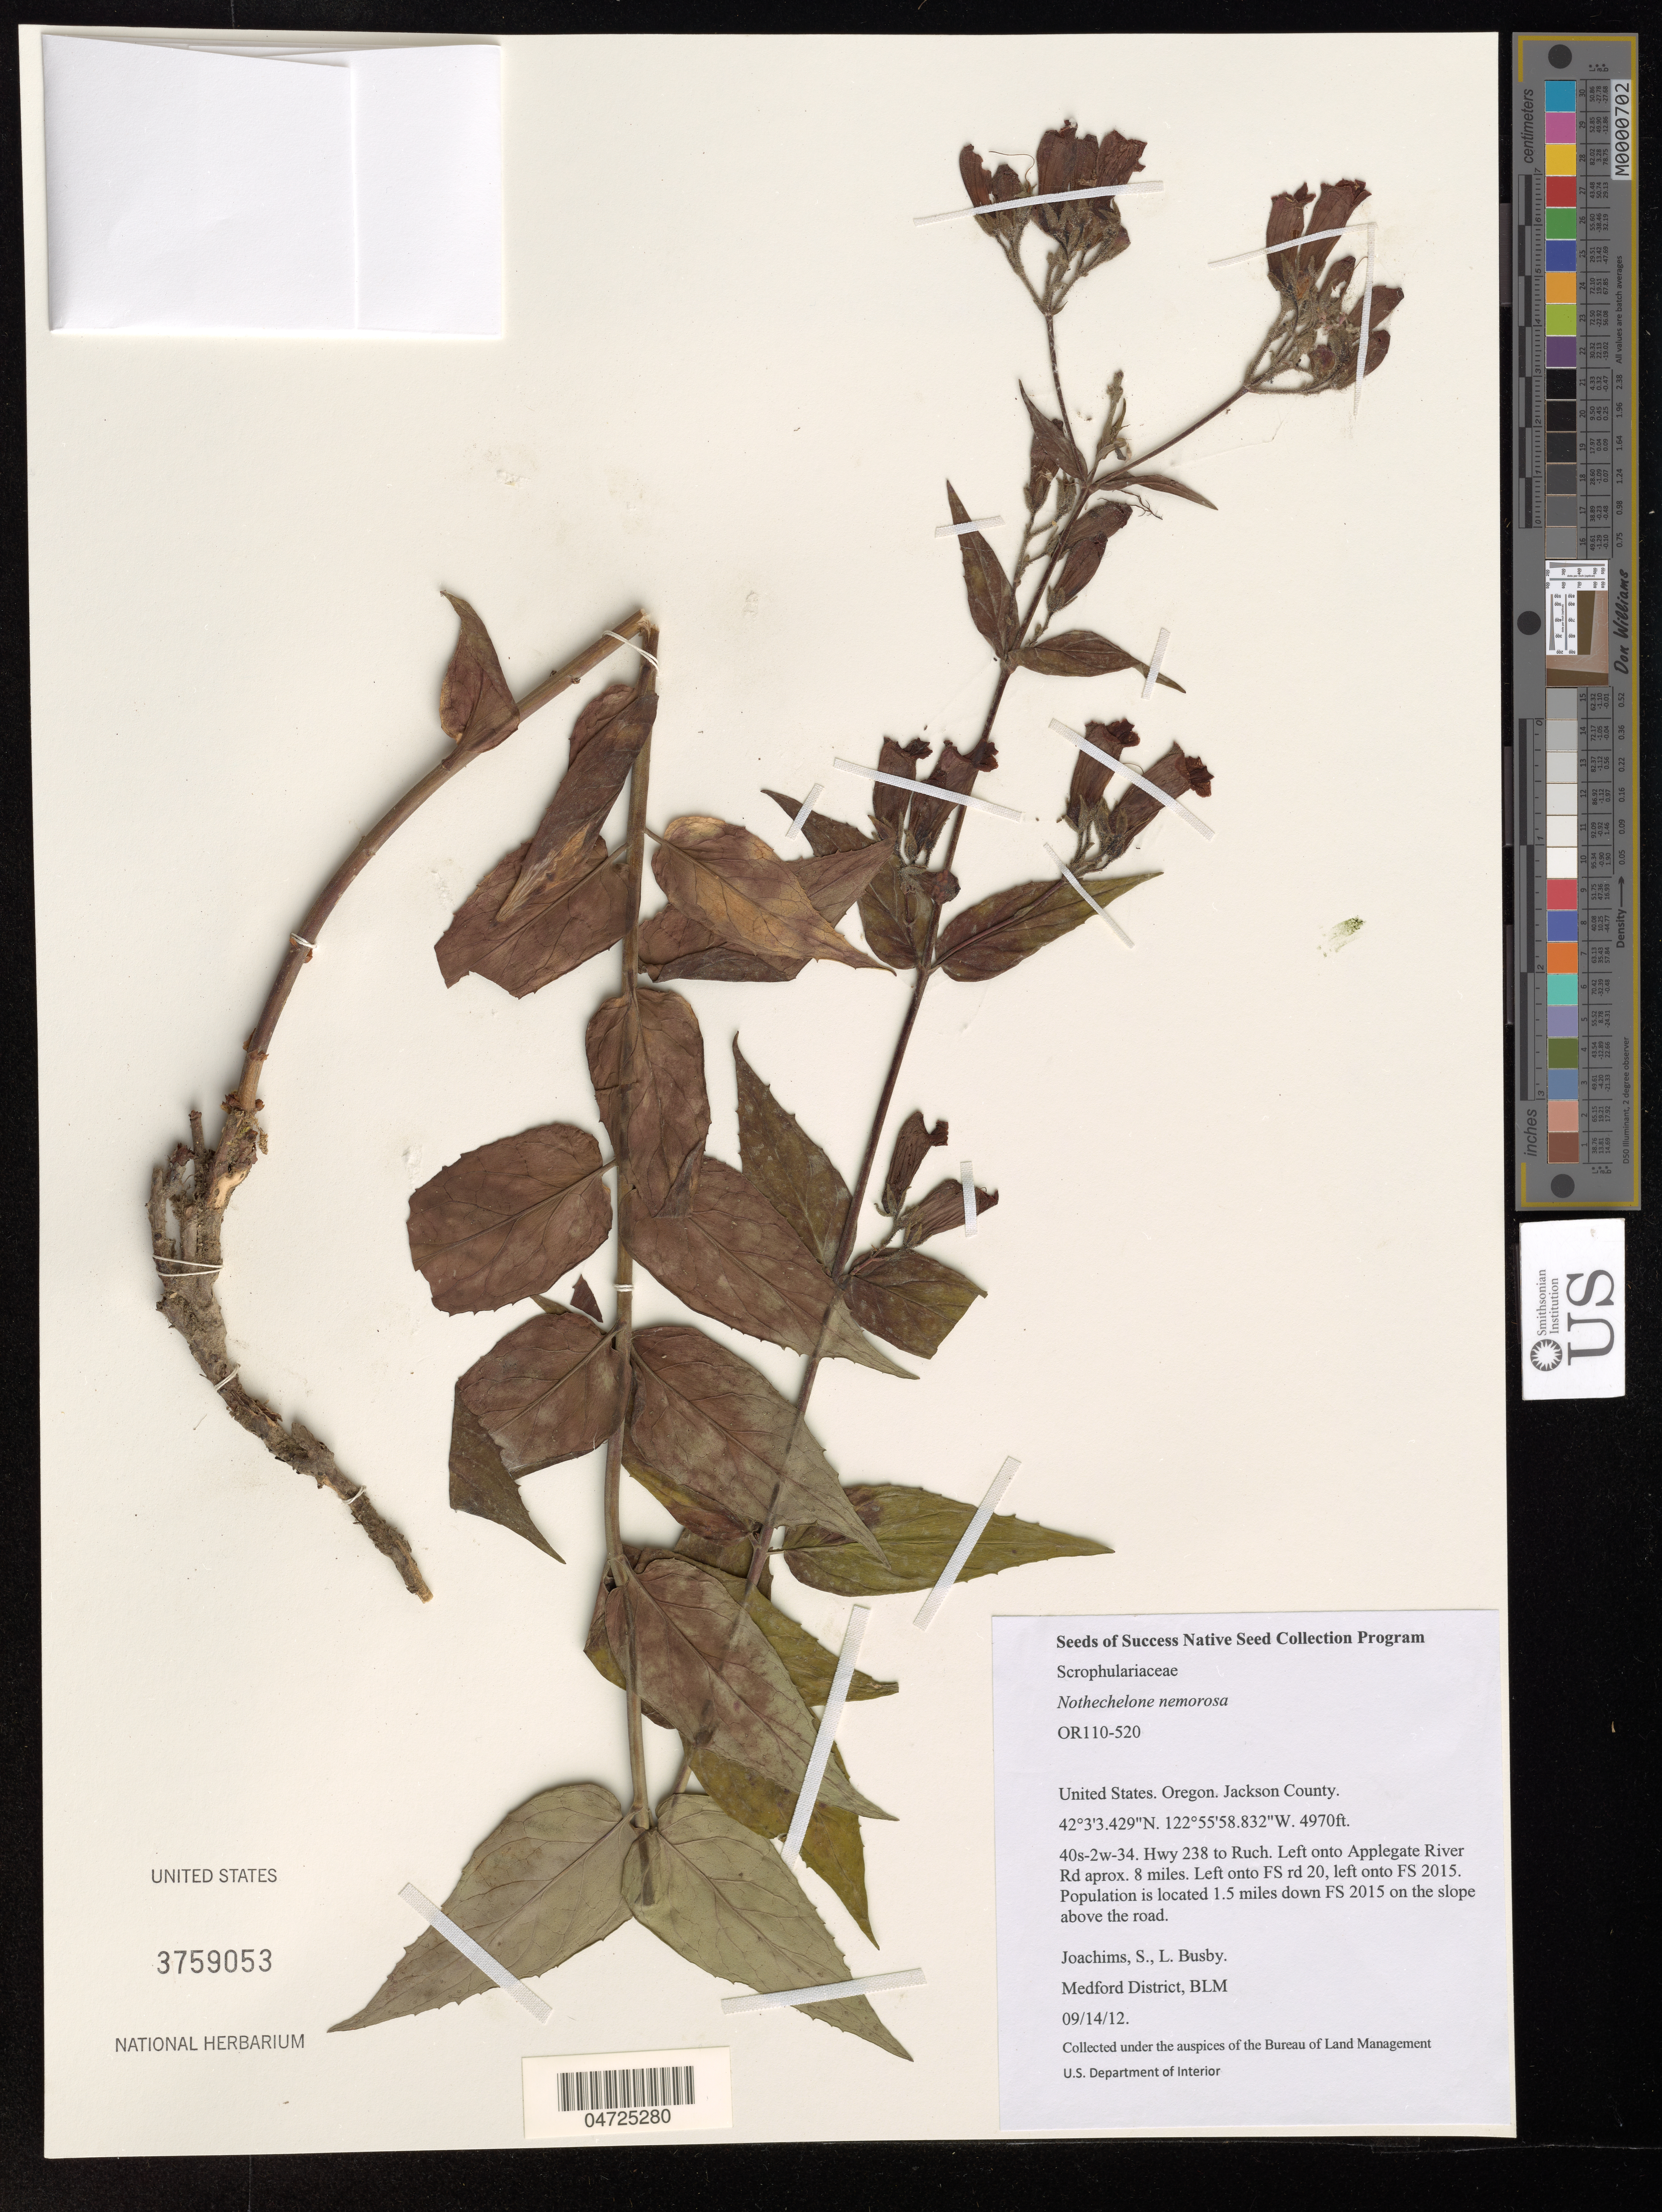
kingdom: Plantae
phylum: Tracheophyta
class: Magnoliopsida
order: Lamiales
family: Plantaginaceae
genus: Nothochelone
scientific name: Nothochelone nemorosa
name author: (Douglas) Straw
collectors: S. Joachims & L. Busby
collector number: OR110-520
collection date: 2012-09-14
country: United States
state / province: Oregon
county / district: Jackson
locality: Jackson County. 40s-2w-34. Hwy 238 to Ruch. Left onto Applegate River Rd aprox. 8 miles. Left onto FS rd 20, left onto FS 2015. Population is located 1.5 miles down FS 2015 on the slope above the road.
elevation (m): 1515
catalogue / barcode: US 3759053